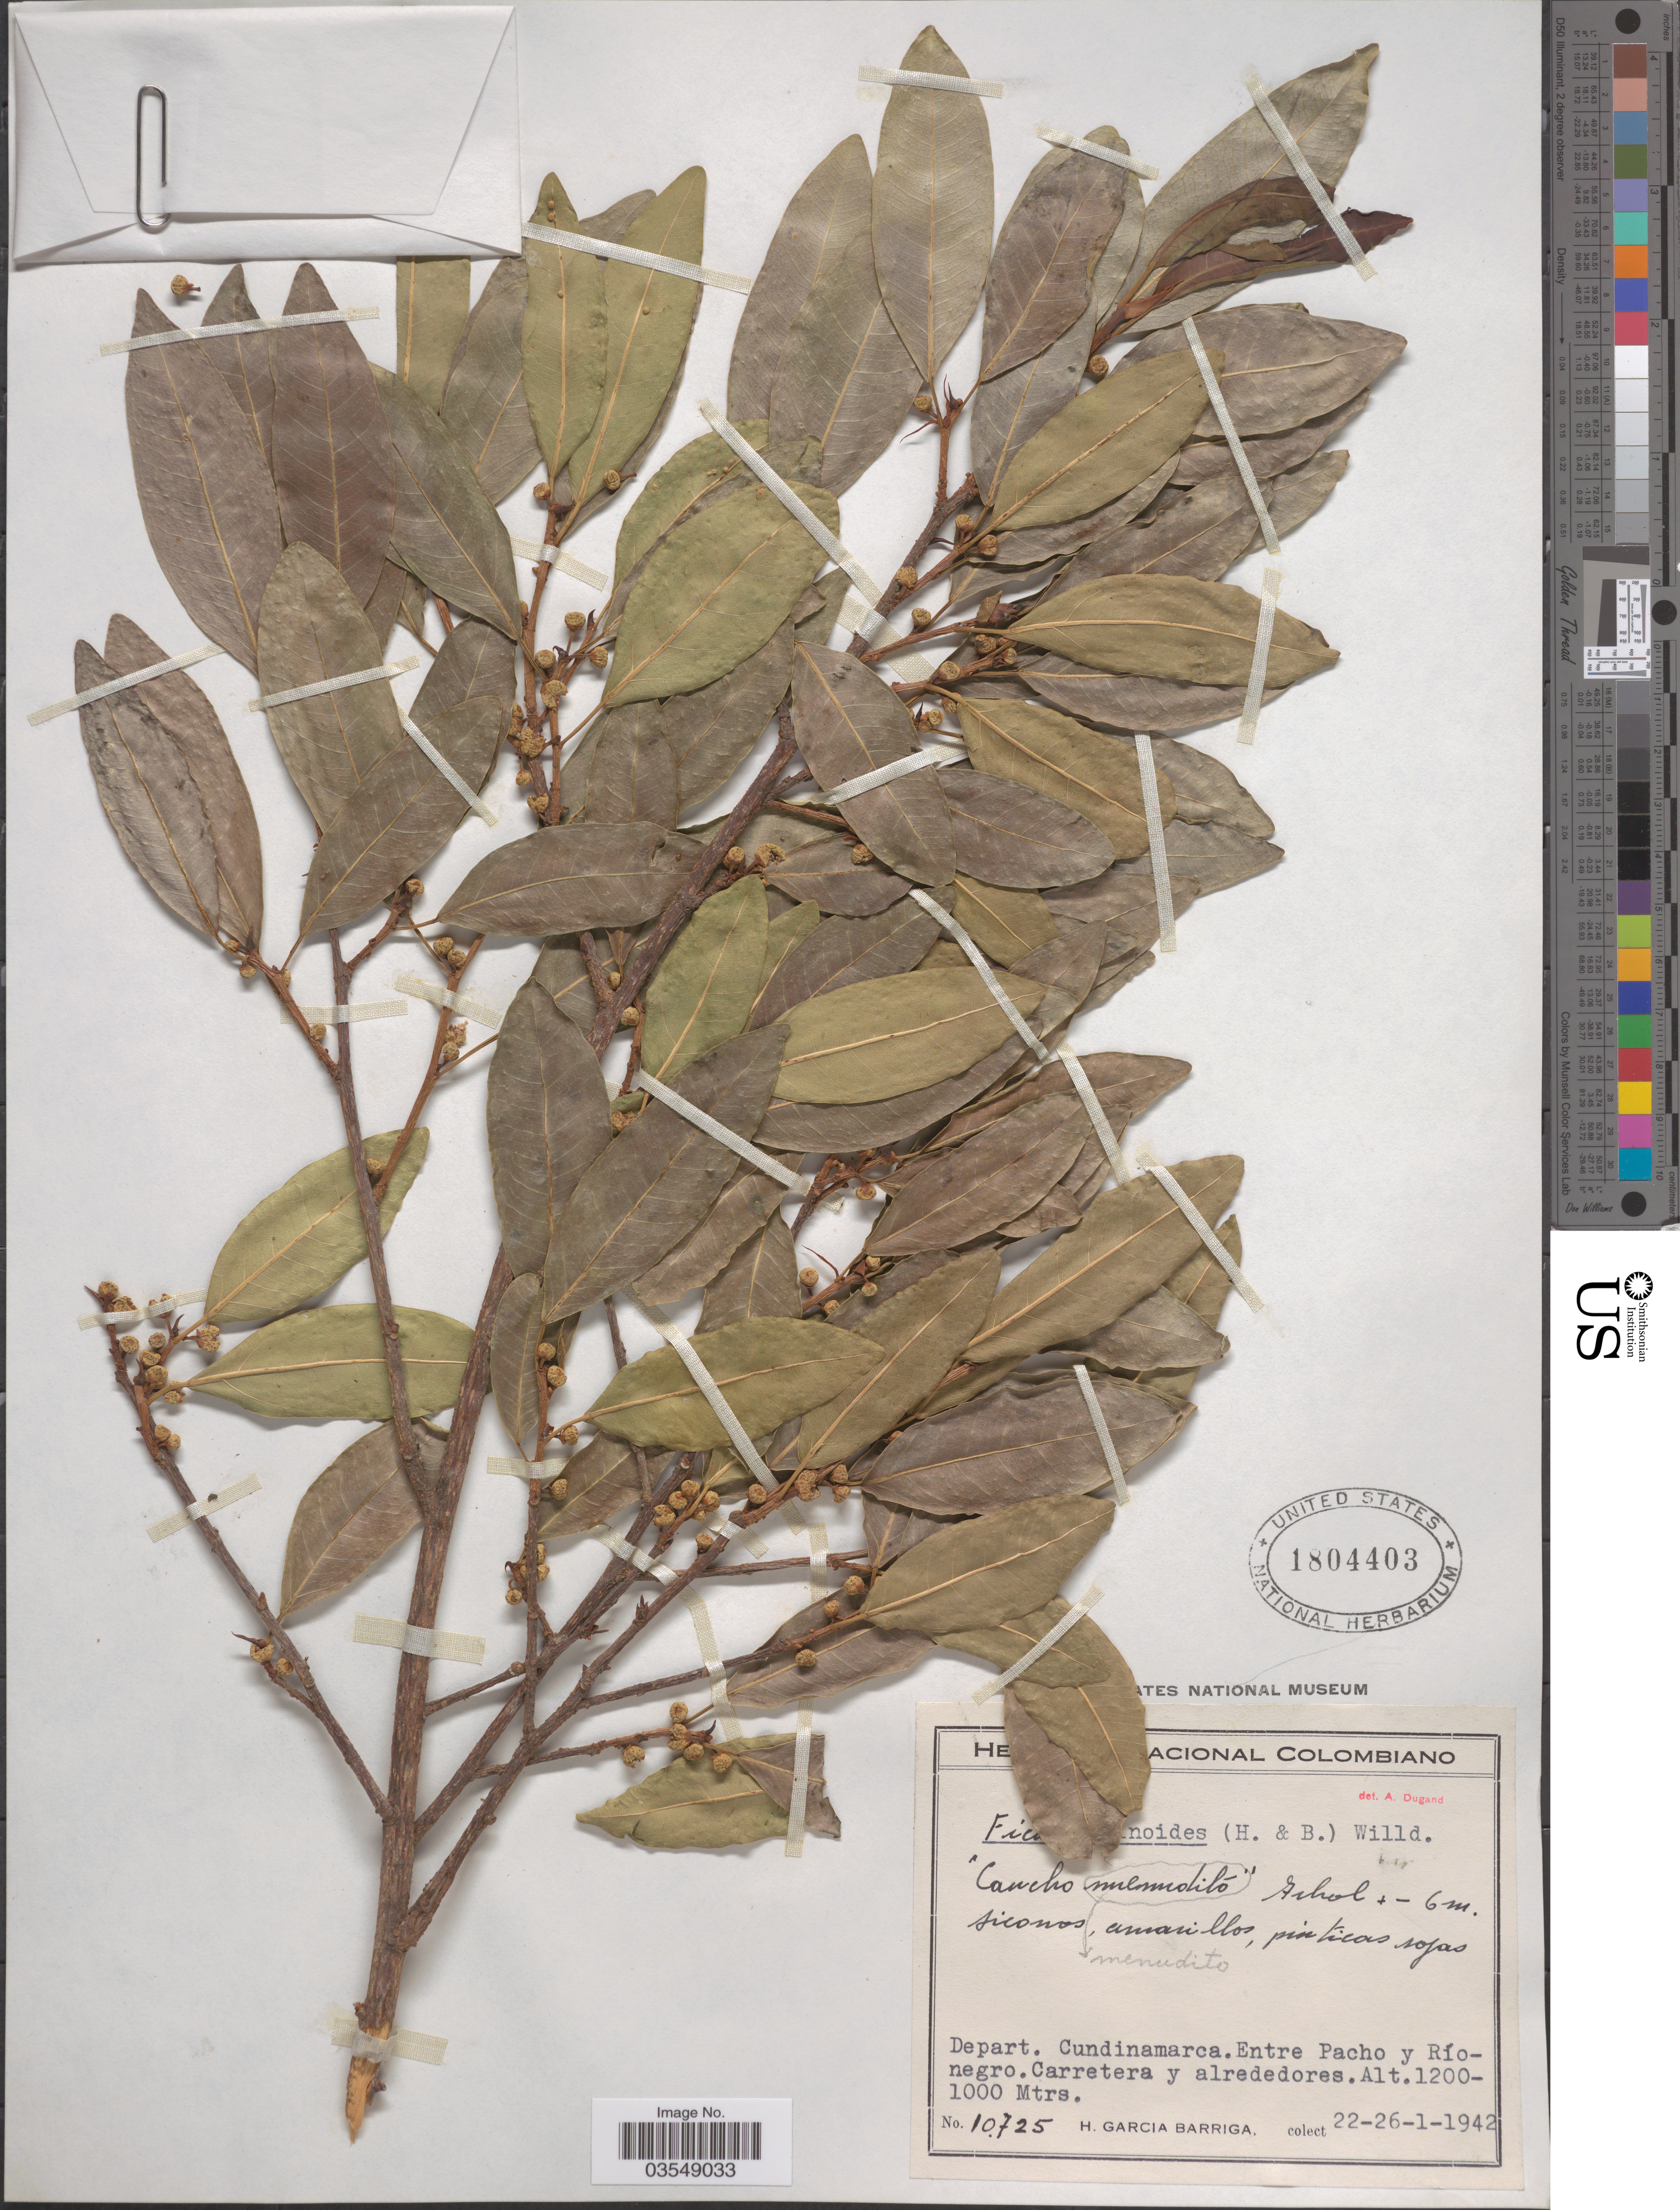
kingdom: Plantae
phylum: Tracheophyta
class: Magnoliopsida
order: Rosales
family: Moraceae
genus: Ficus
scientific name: Ficus pallida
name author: Vahl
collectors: H. García Barriga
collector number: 10725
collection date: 1942-01-22/1942-01-26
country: Colombia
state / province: Cundinamarca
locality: Depart. Cundinamarca. Entre Pacho y Río negro. Carretera y alrededores.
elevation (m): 1000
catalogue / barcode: US 1804403